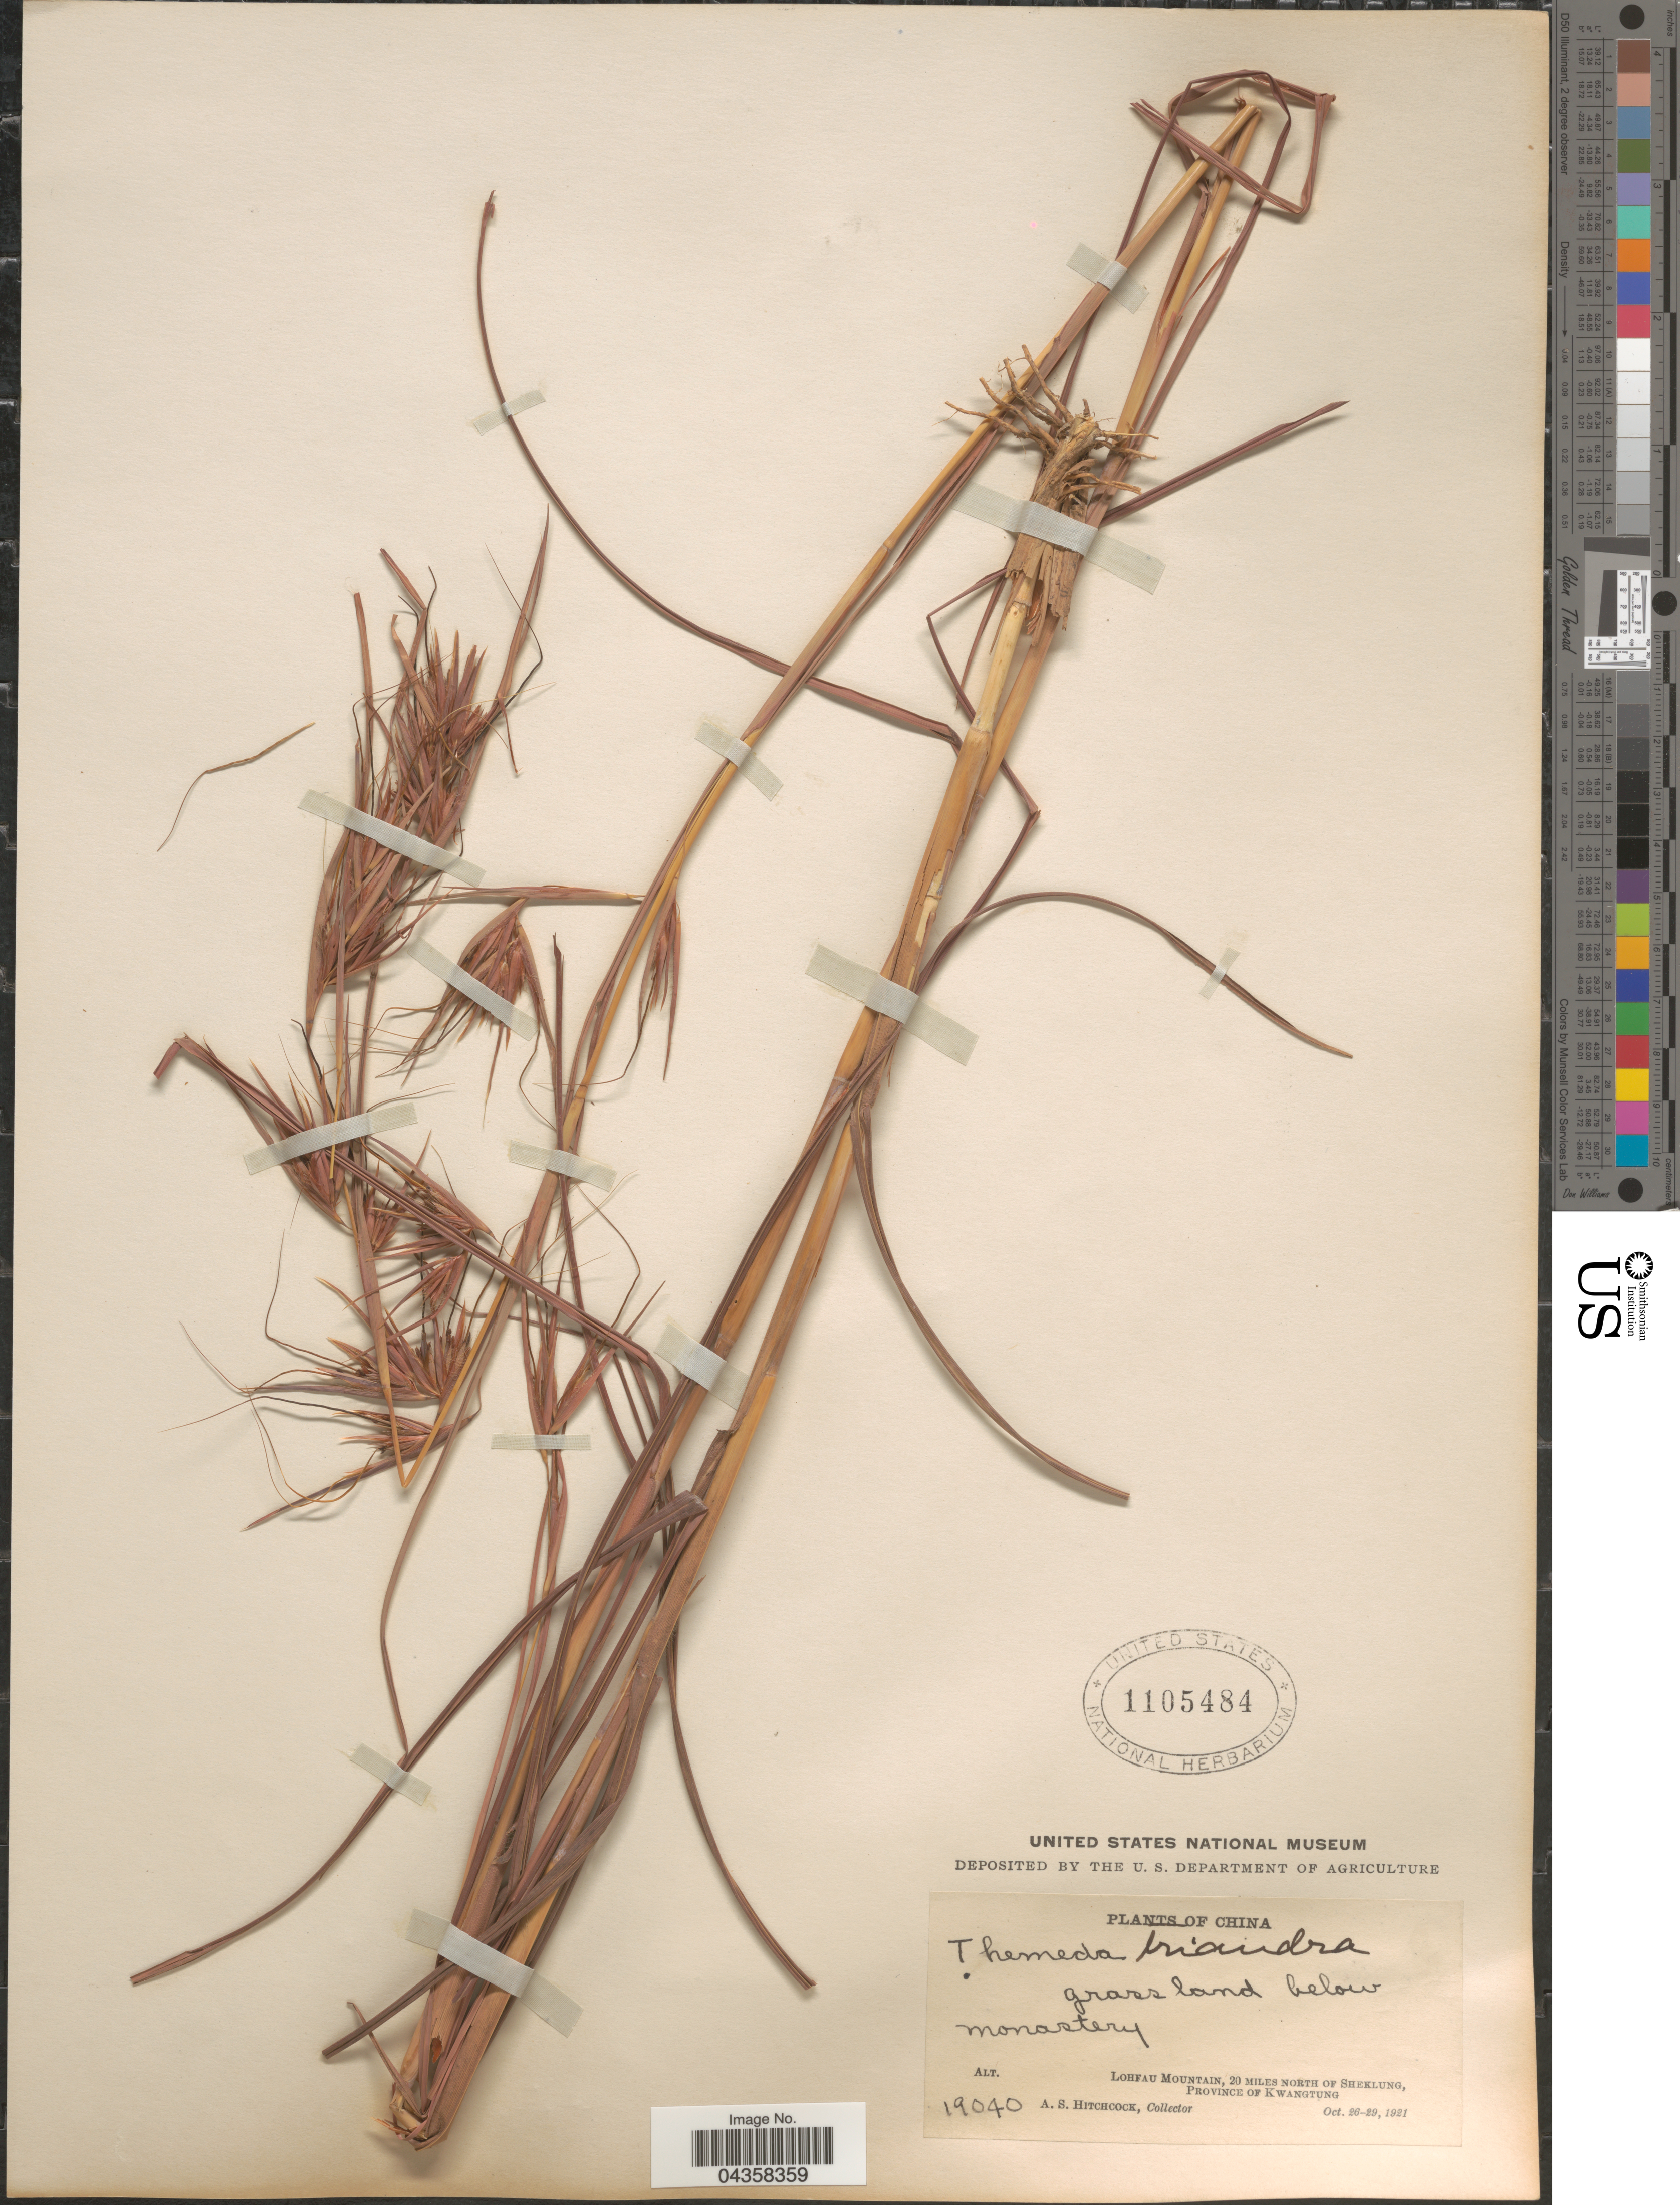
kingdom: Plantae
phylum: Tracheophyta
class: Liliopsida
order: Poales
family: Poaceae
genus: Themeda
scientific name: Themeda triandra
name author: Forssk.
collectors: A. S. Hitchcock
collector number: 19040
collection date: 1921-10-26/1921-10-29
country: China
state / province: Guangdong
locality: Lohfau Mountain, 20 miles north of Sheklung, Province of Kwangtung.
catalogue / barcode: US 1105484